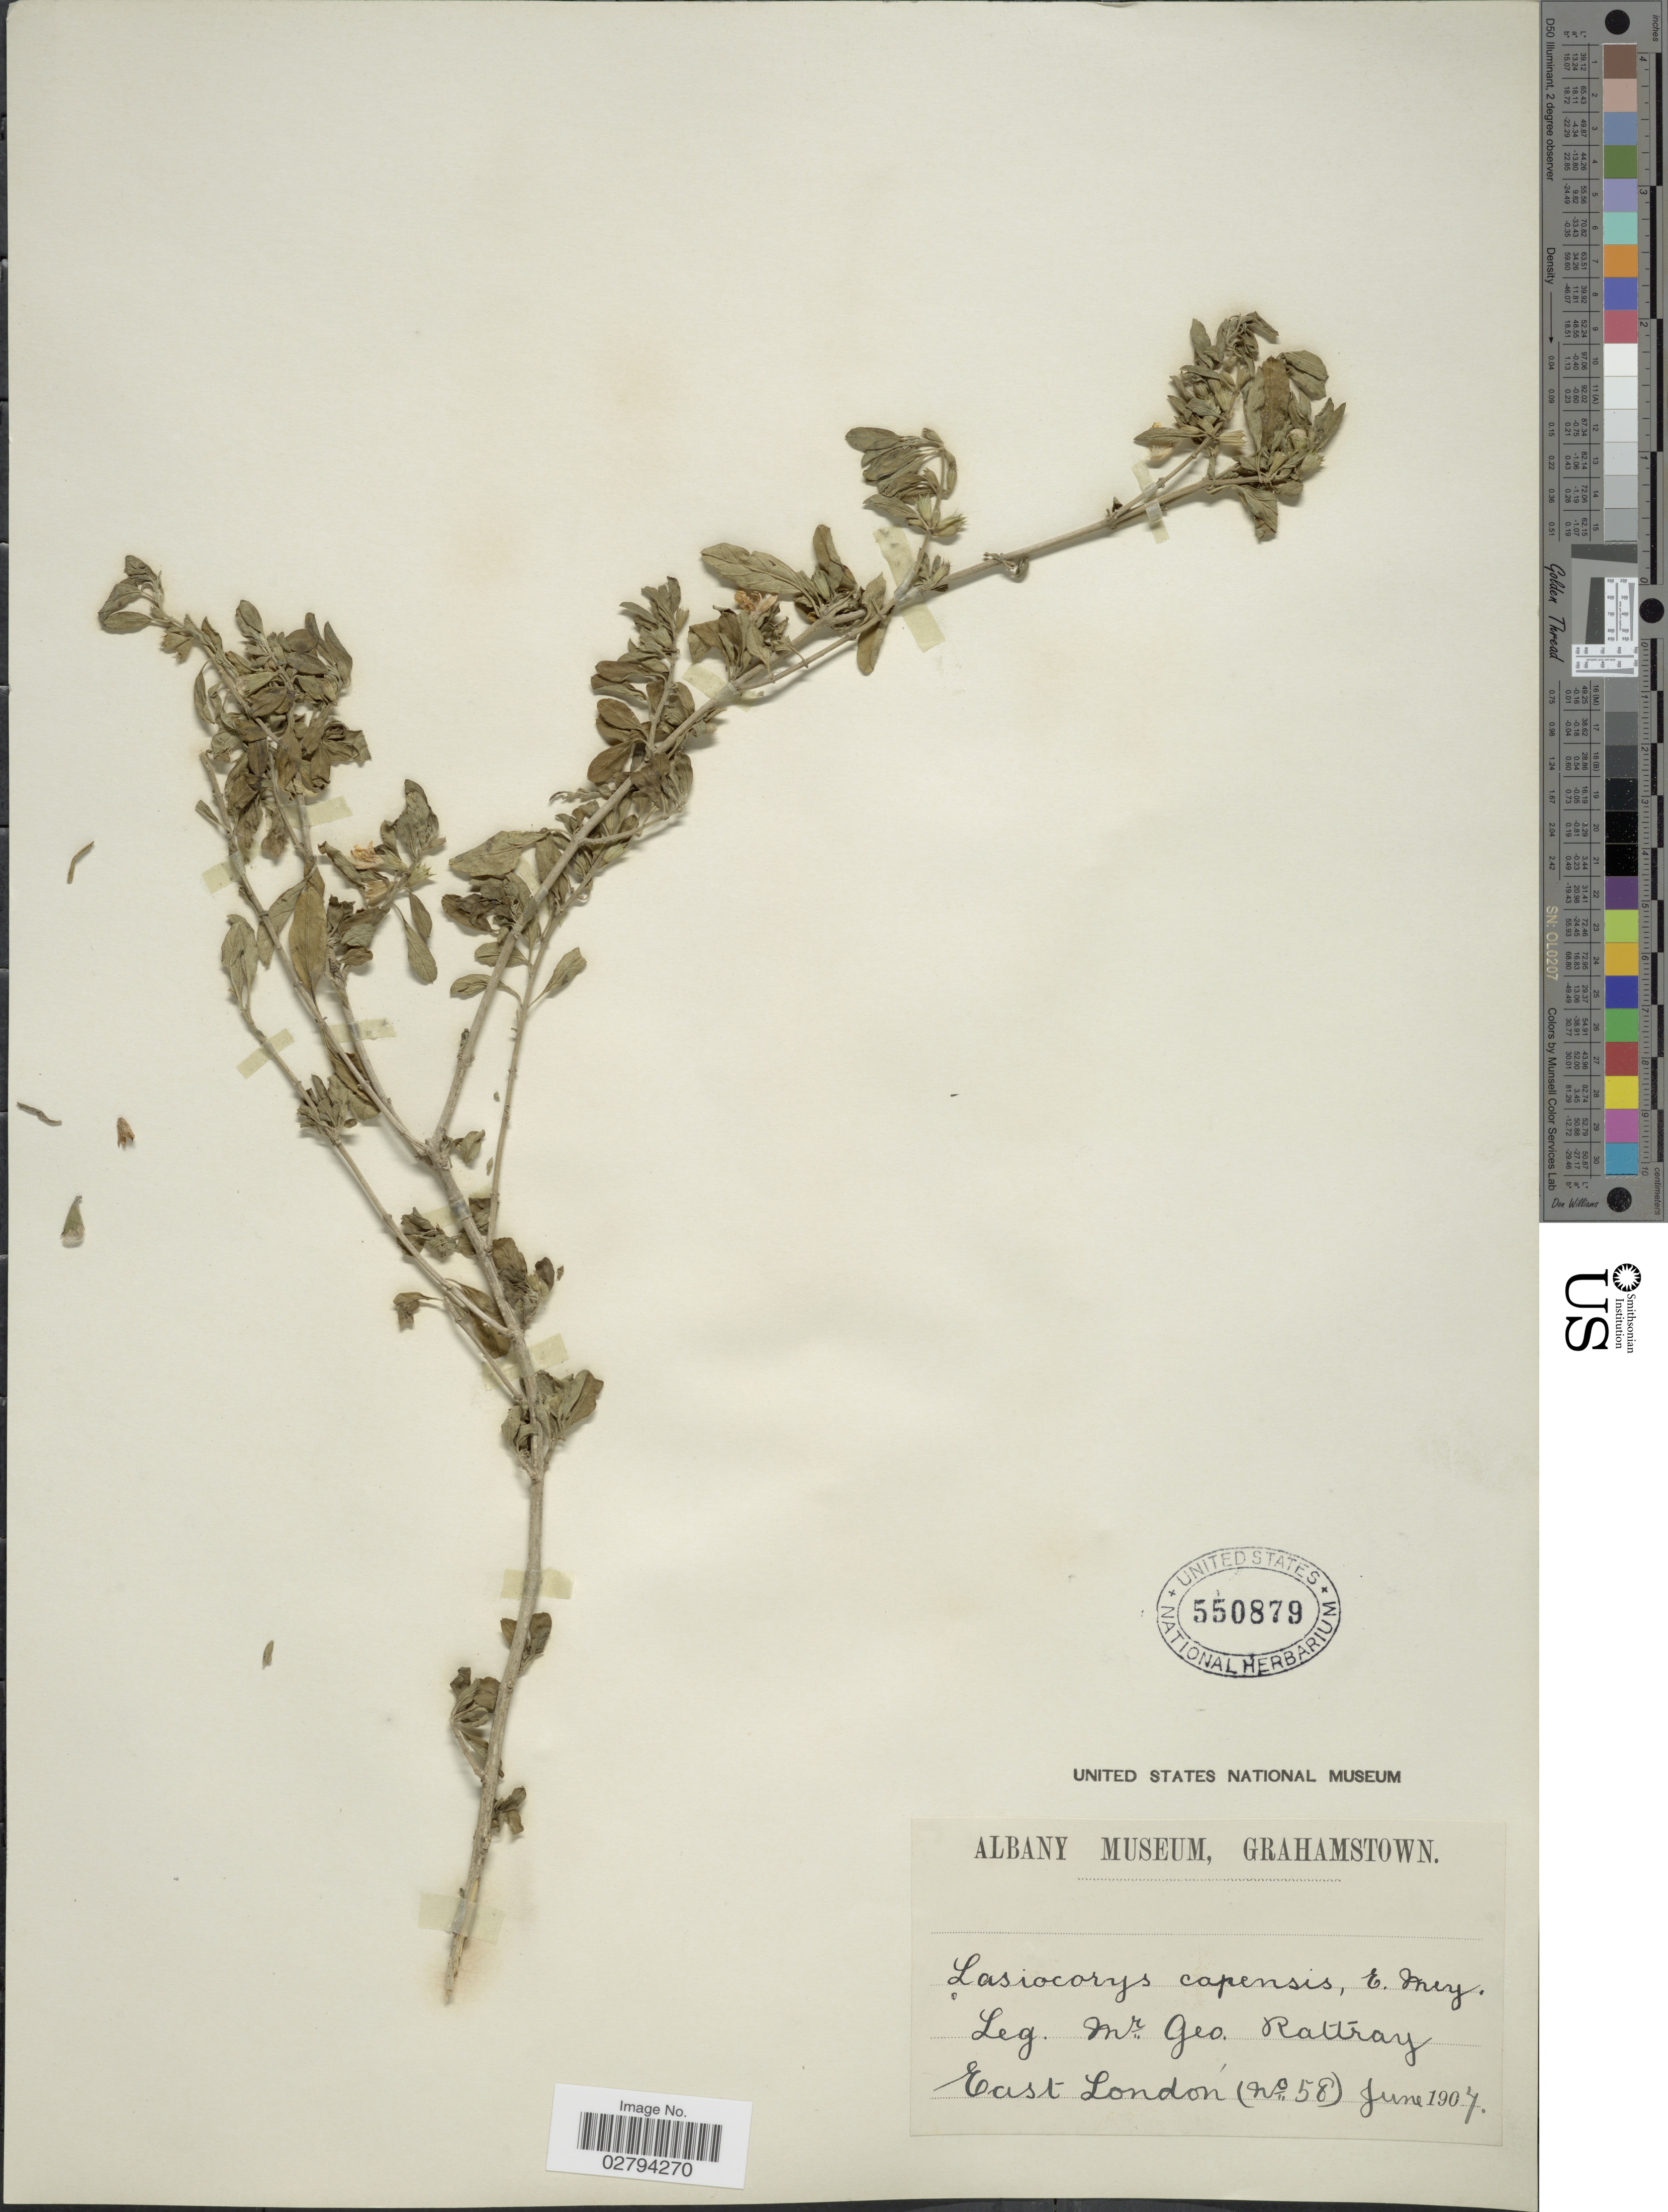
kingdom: Plantae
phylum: Tracheophyta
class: Magnoliopsida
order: Lamiales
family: Lamiaceae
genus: Leucas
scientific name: Leucas capensis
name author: (Benth.) Engl.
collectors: G. Rattray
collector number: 58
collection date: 1907-06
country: United Kingdom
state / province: England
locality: East London.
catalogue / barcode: US 550879